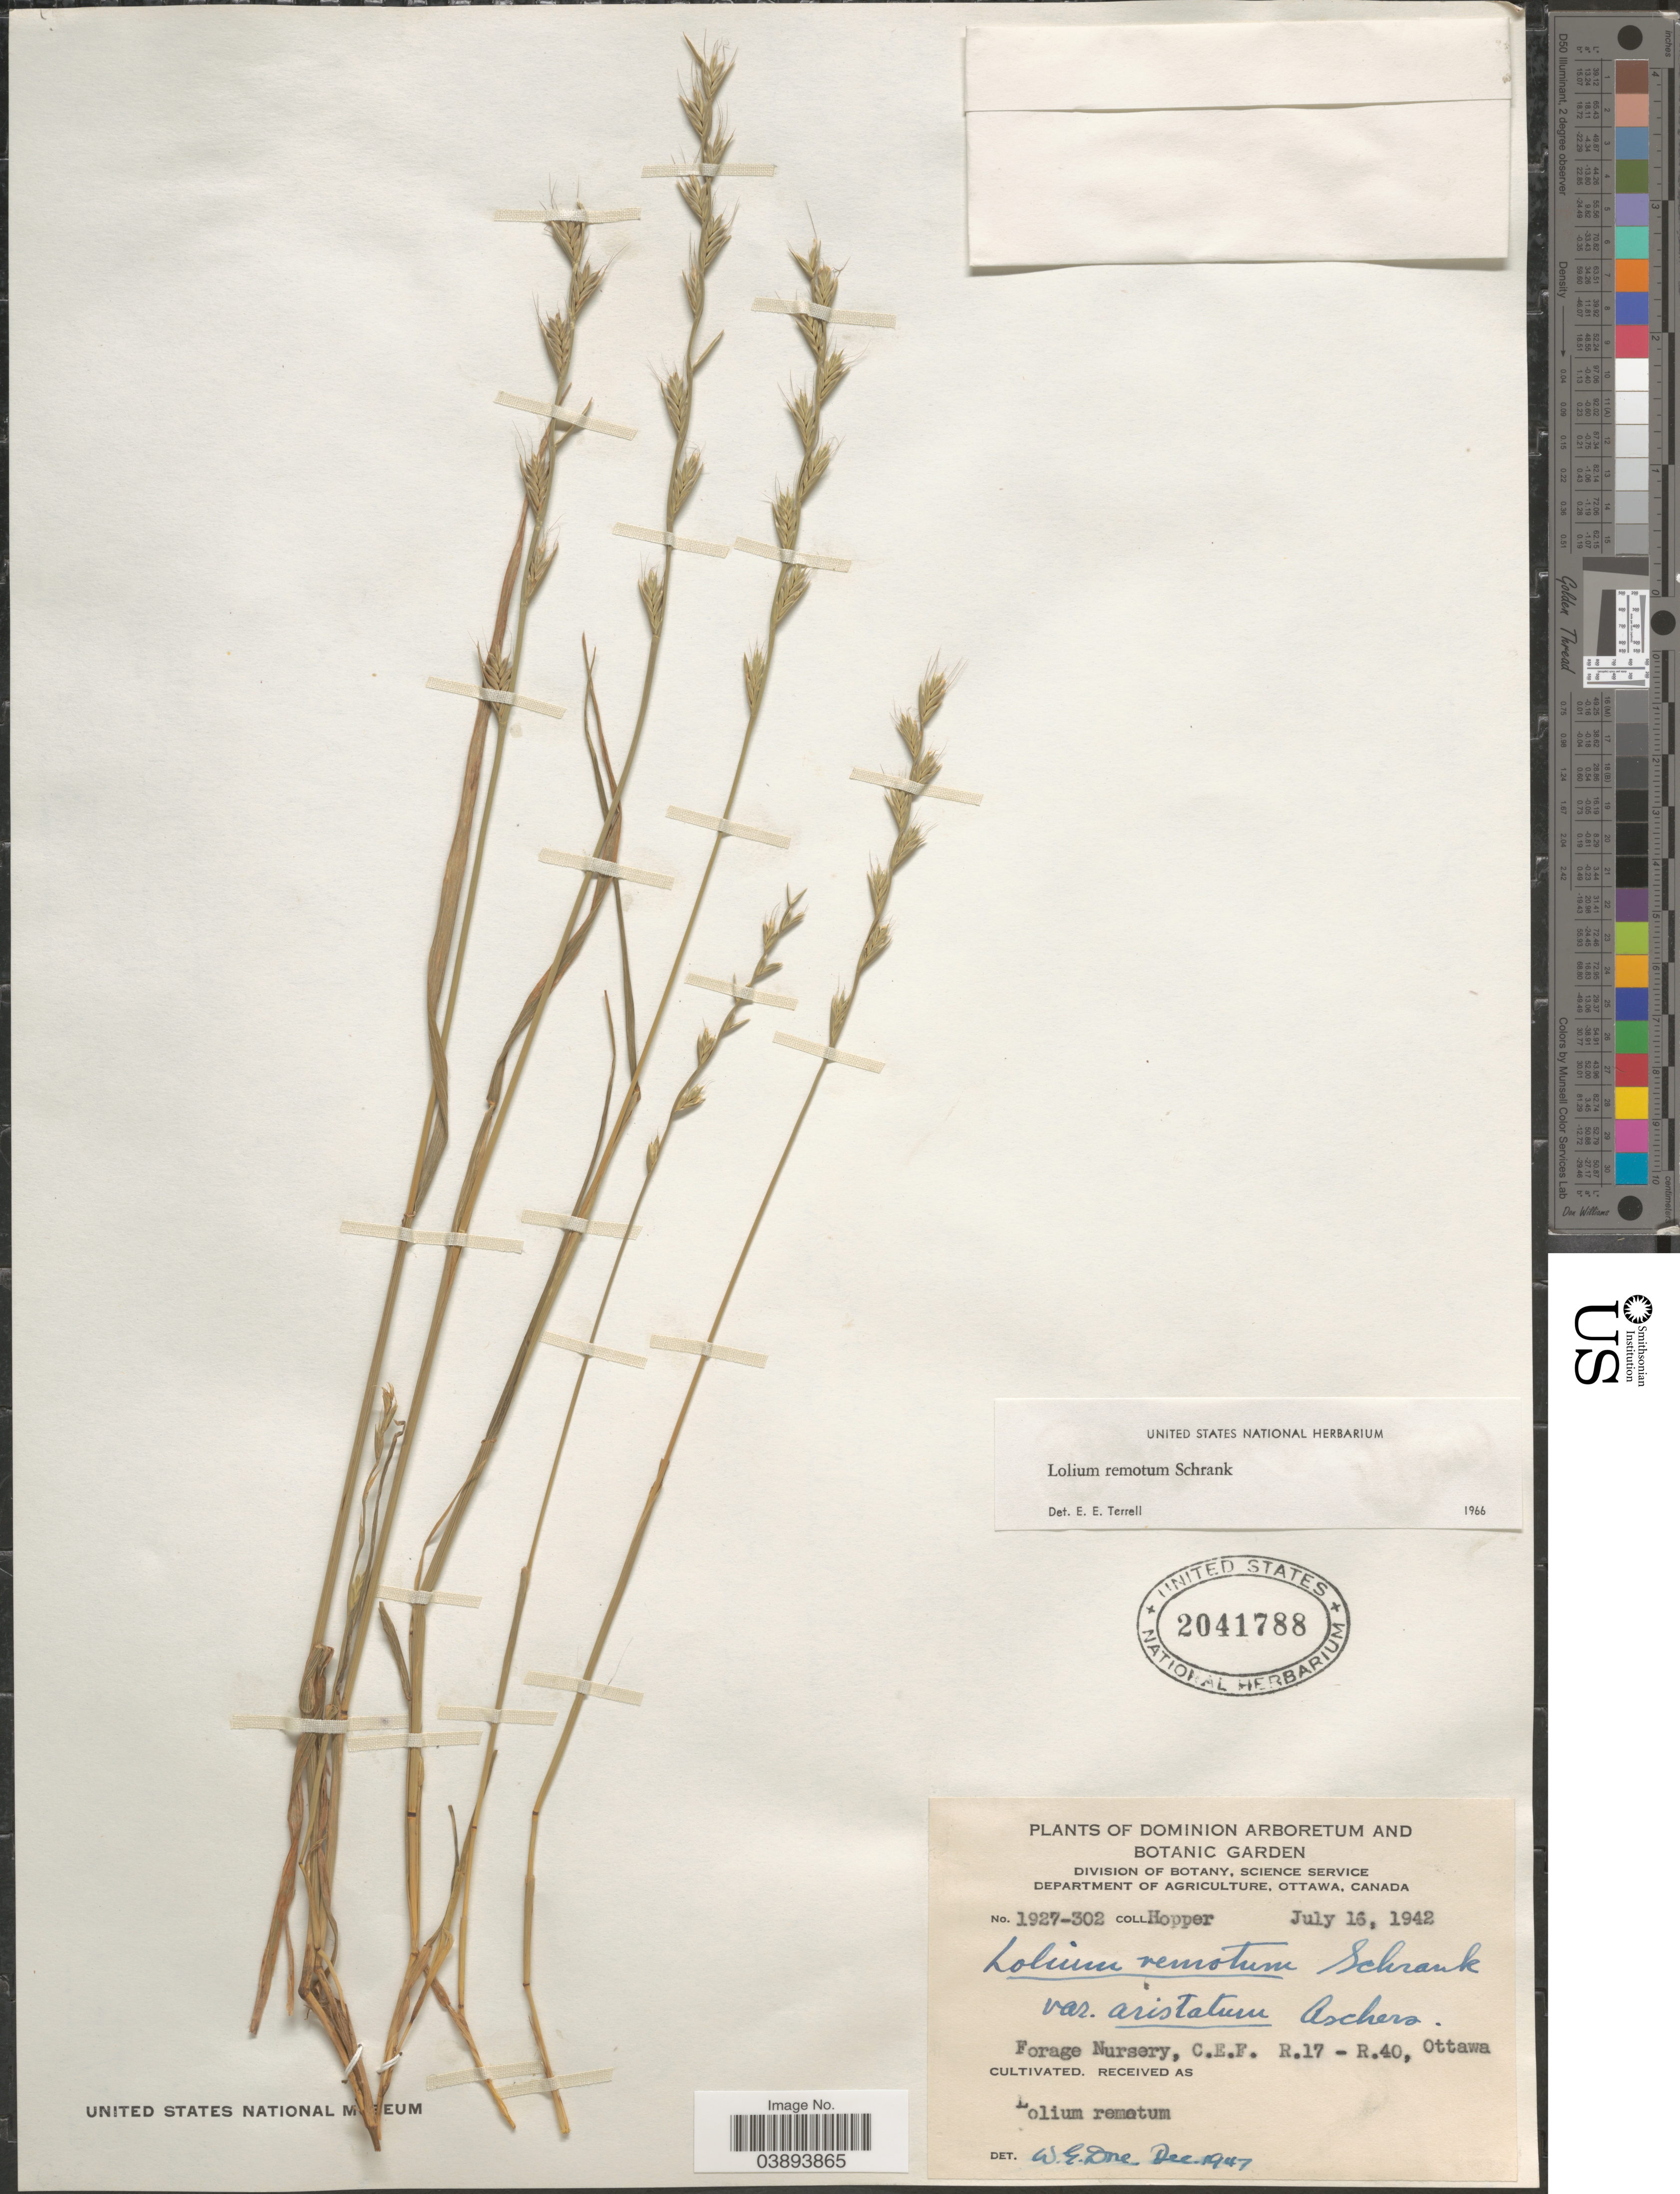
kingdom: Plantae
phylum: Tracheophyta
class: Liliopsida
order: Poales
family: Poaceae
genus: Lolium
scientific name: Lolium remotum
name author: Schrank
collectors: Hopper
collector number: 1927-302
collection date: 1942-07-16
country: Canada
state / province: Ontario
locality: Dominion Arboretum and Botanic Garden. Forage Nursery, C.E.F. R.17 - R.40, Ottawa.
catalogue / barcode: US 2041788